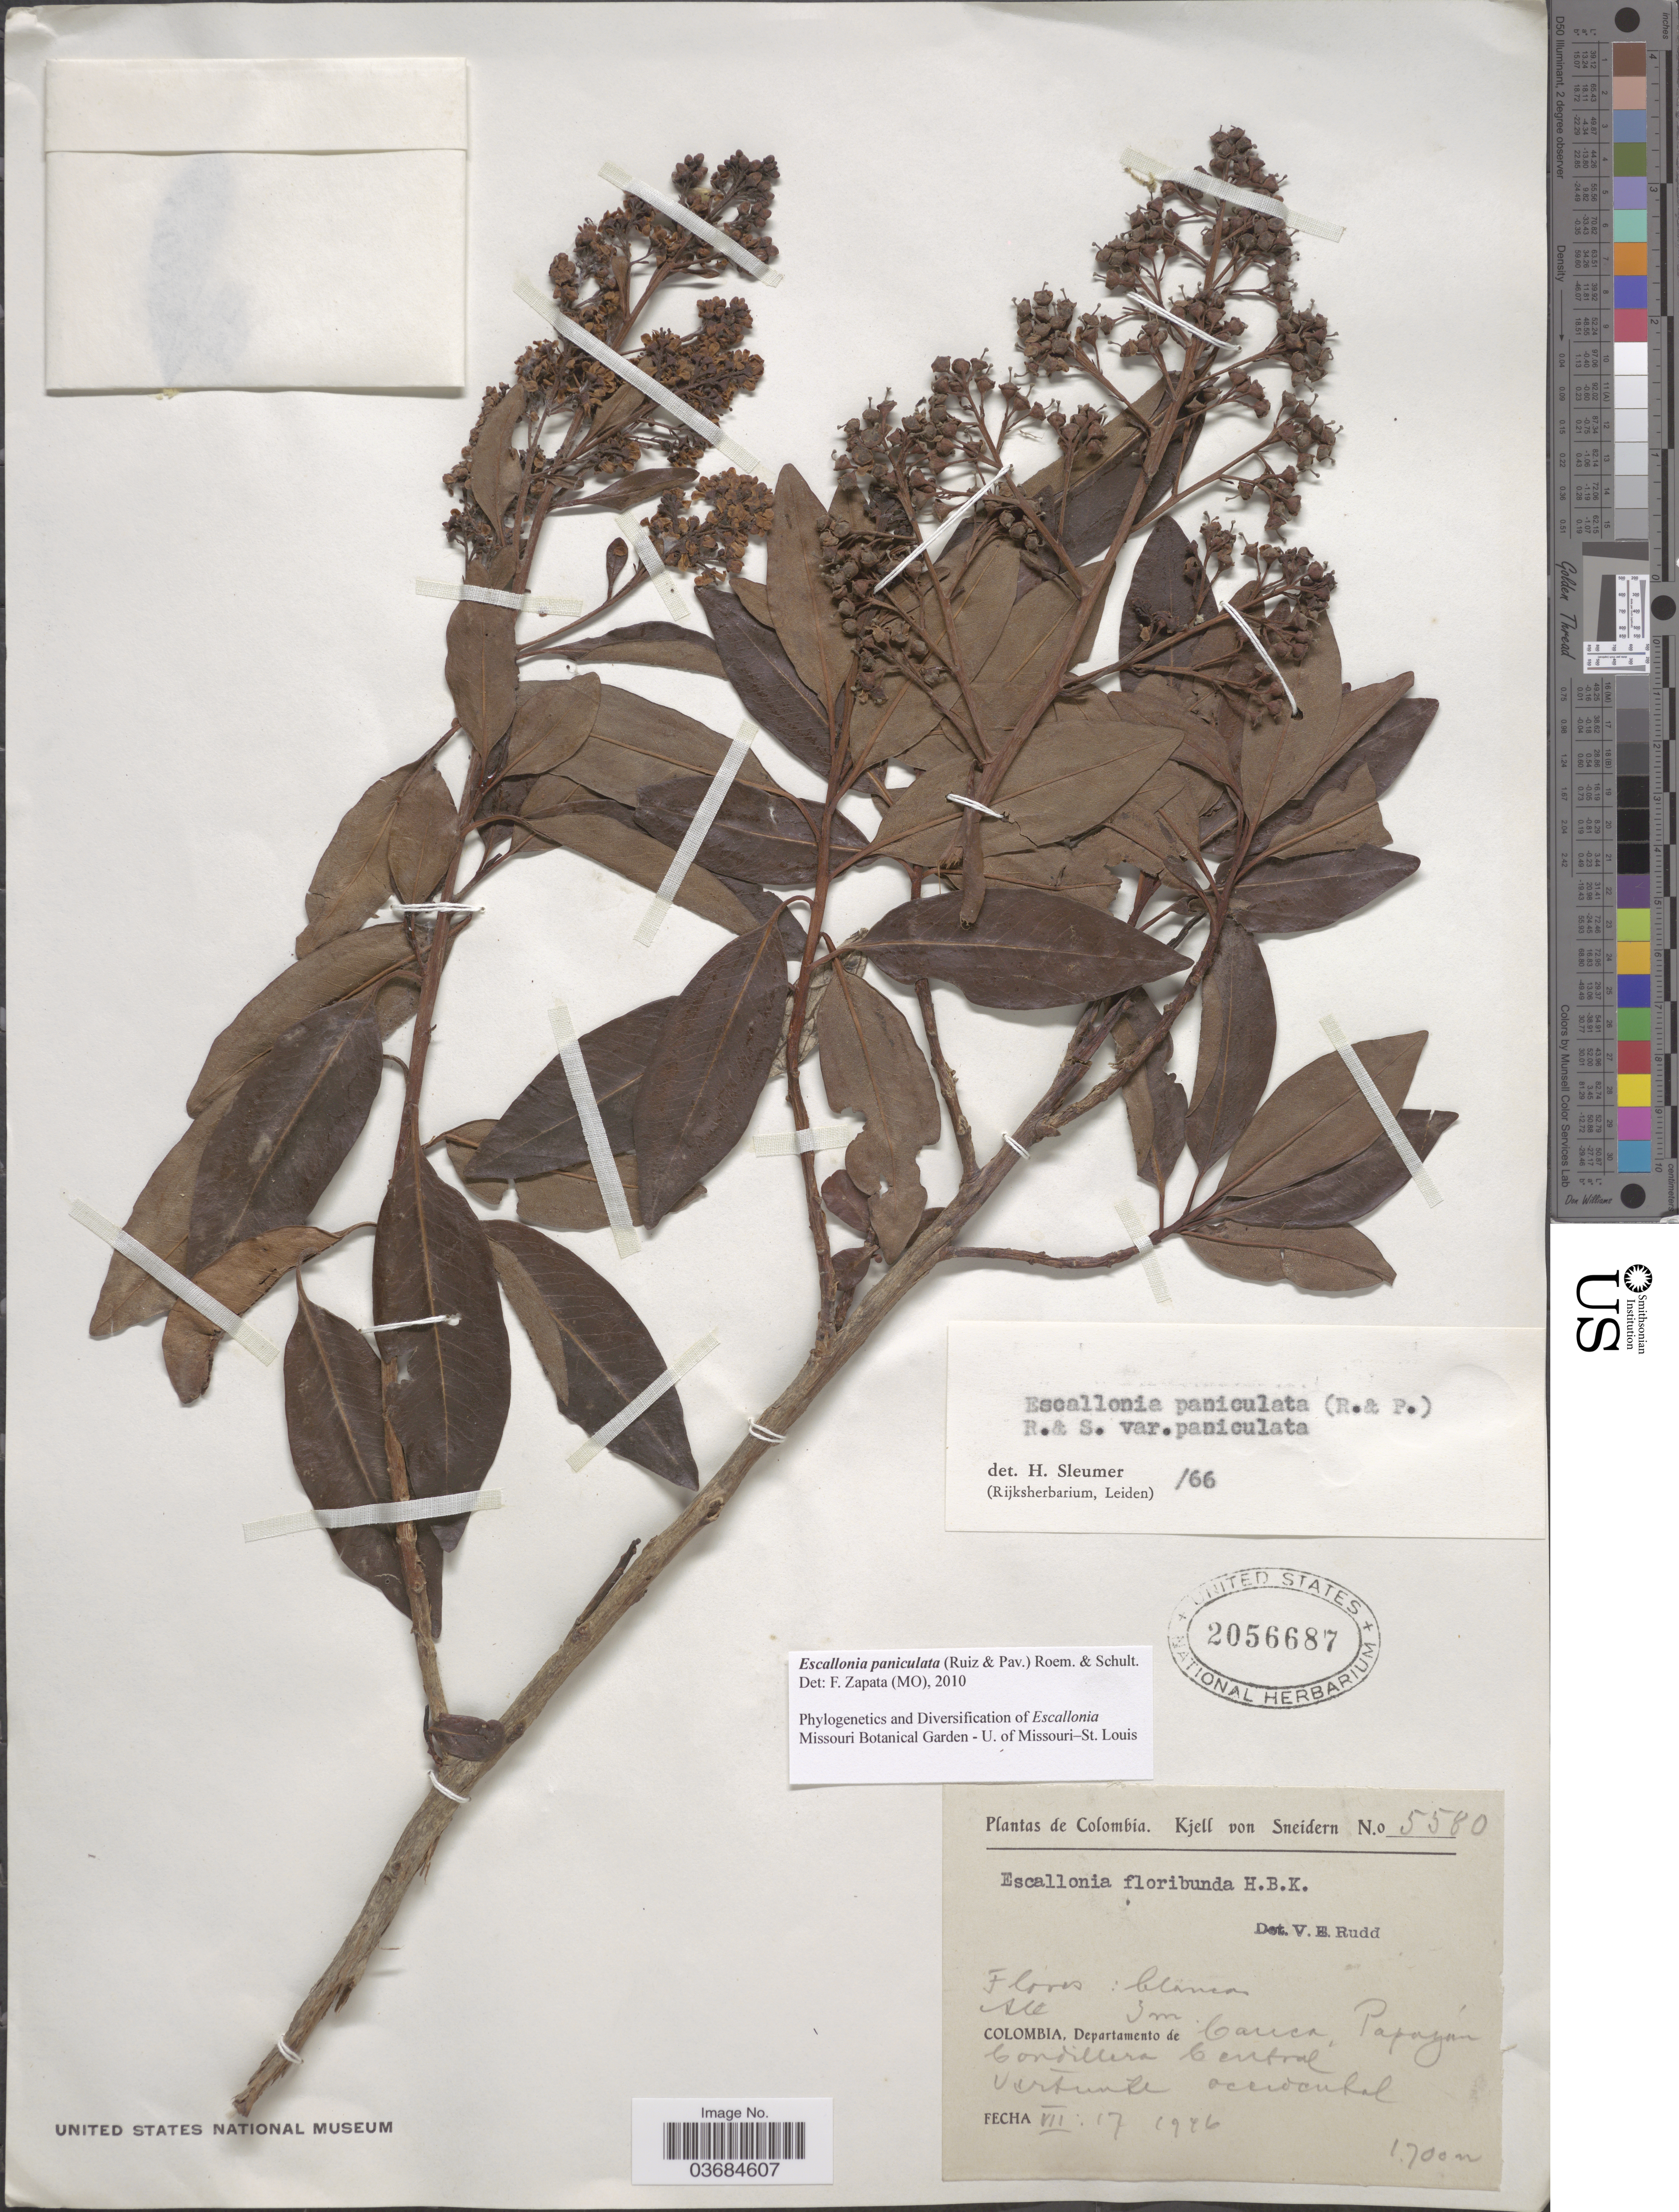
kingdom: Plantae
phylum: Tracheophyta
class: Magnoliopsida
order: Escalloniales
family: Escalloniaceae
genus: Escallonia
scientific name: Escallonia paniculata var. paniculata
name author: (Ruiz & Pav.) Roem. & Schult.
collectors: K. von Sneidern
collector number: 5580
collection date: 1946-07-17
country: Colombia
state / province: Cauca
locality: Departamento de Cauca, Popayán. Cordillera Central. Vertiente occidental.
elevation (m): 1700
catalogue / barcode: US 2056687